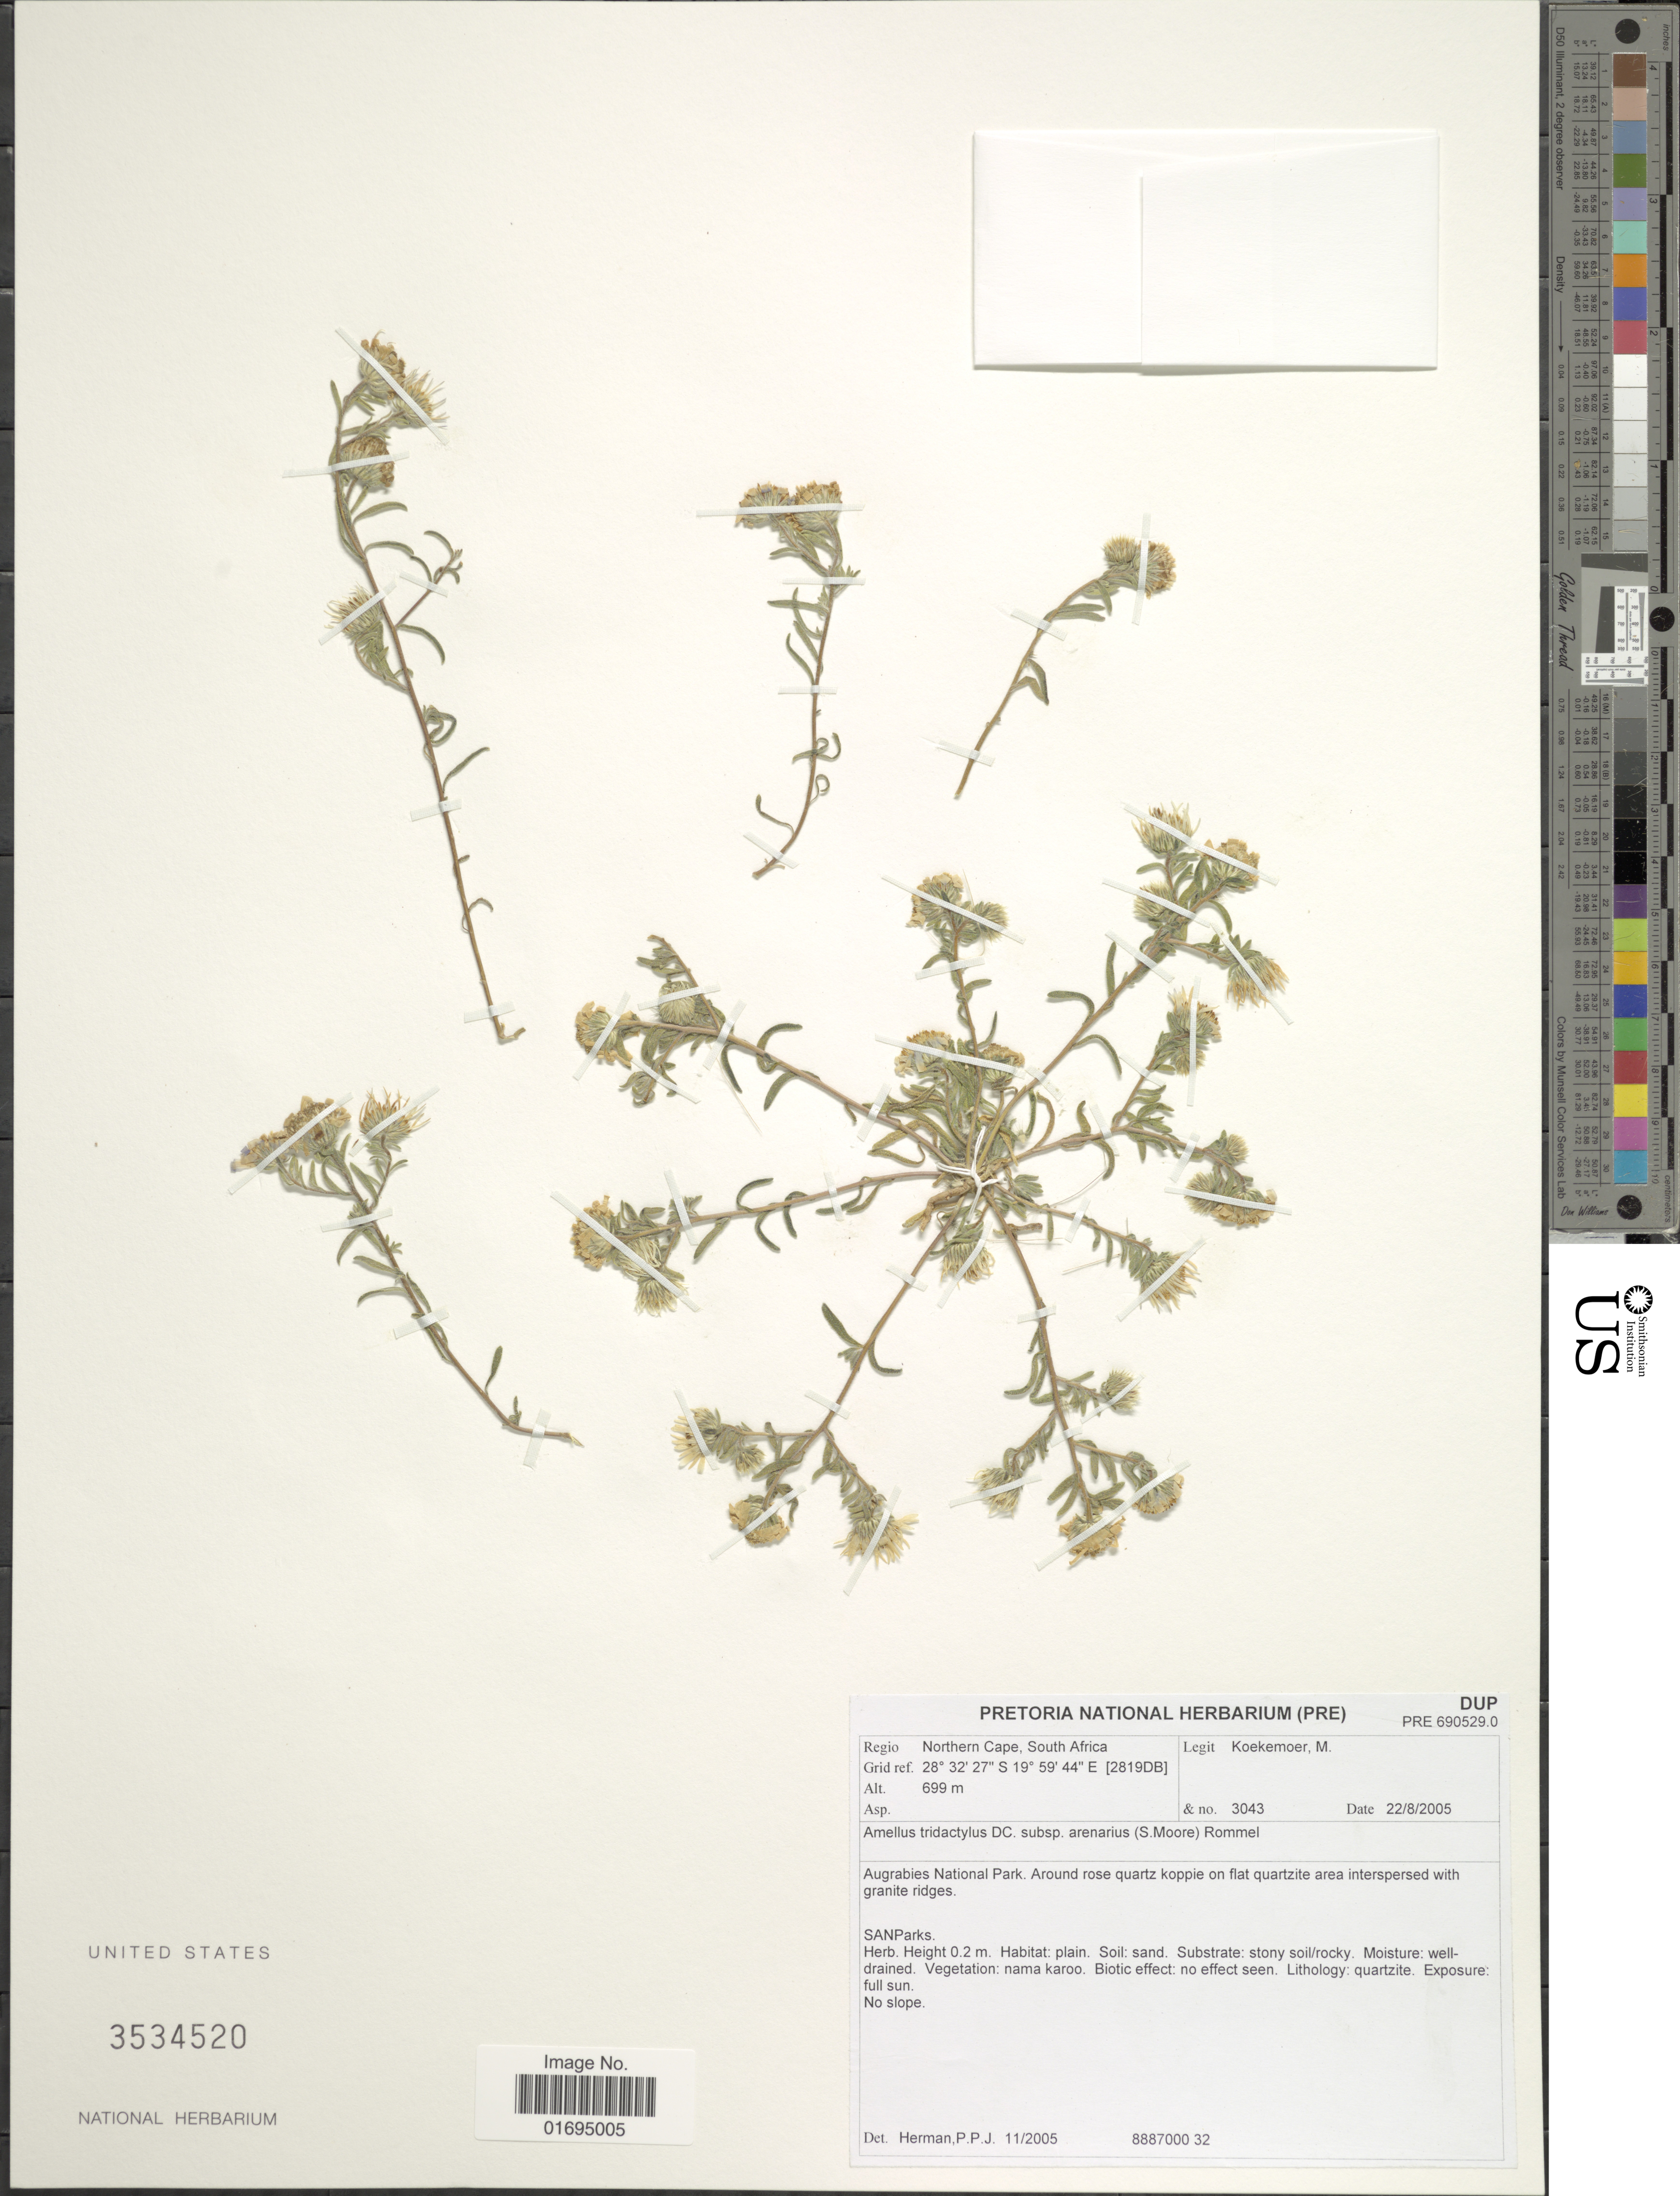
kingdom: Plantae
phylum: Tracheophyta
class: Magnoliopsida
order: Asterales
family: Asteraceae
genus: Amellus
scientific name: Amellus tridactylus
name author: DC.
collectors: M. Koekemoer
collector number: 3043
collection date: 2005-08-22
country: South Africa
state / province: Northern Cape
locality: Augrabies National Park, Around rose quartz koppie on flat quartzite area intersoersed with granite ridges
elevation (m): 699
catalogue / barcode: US 3534520